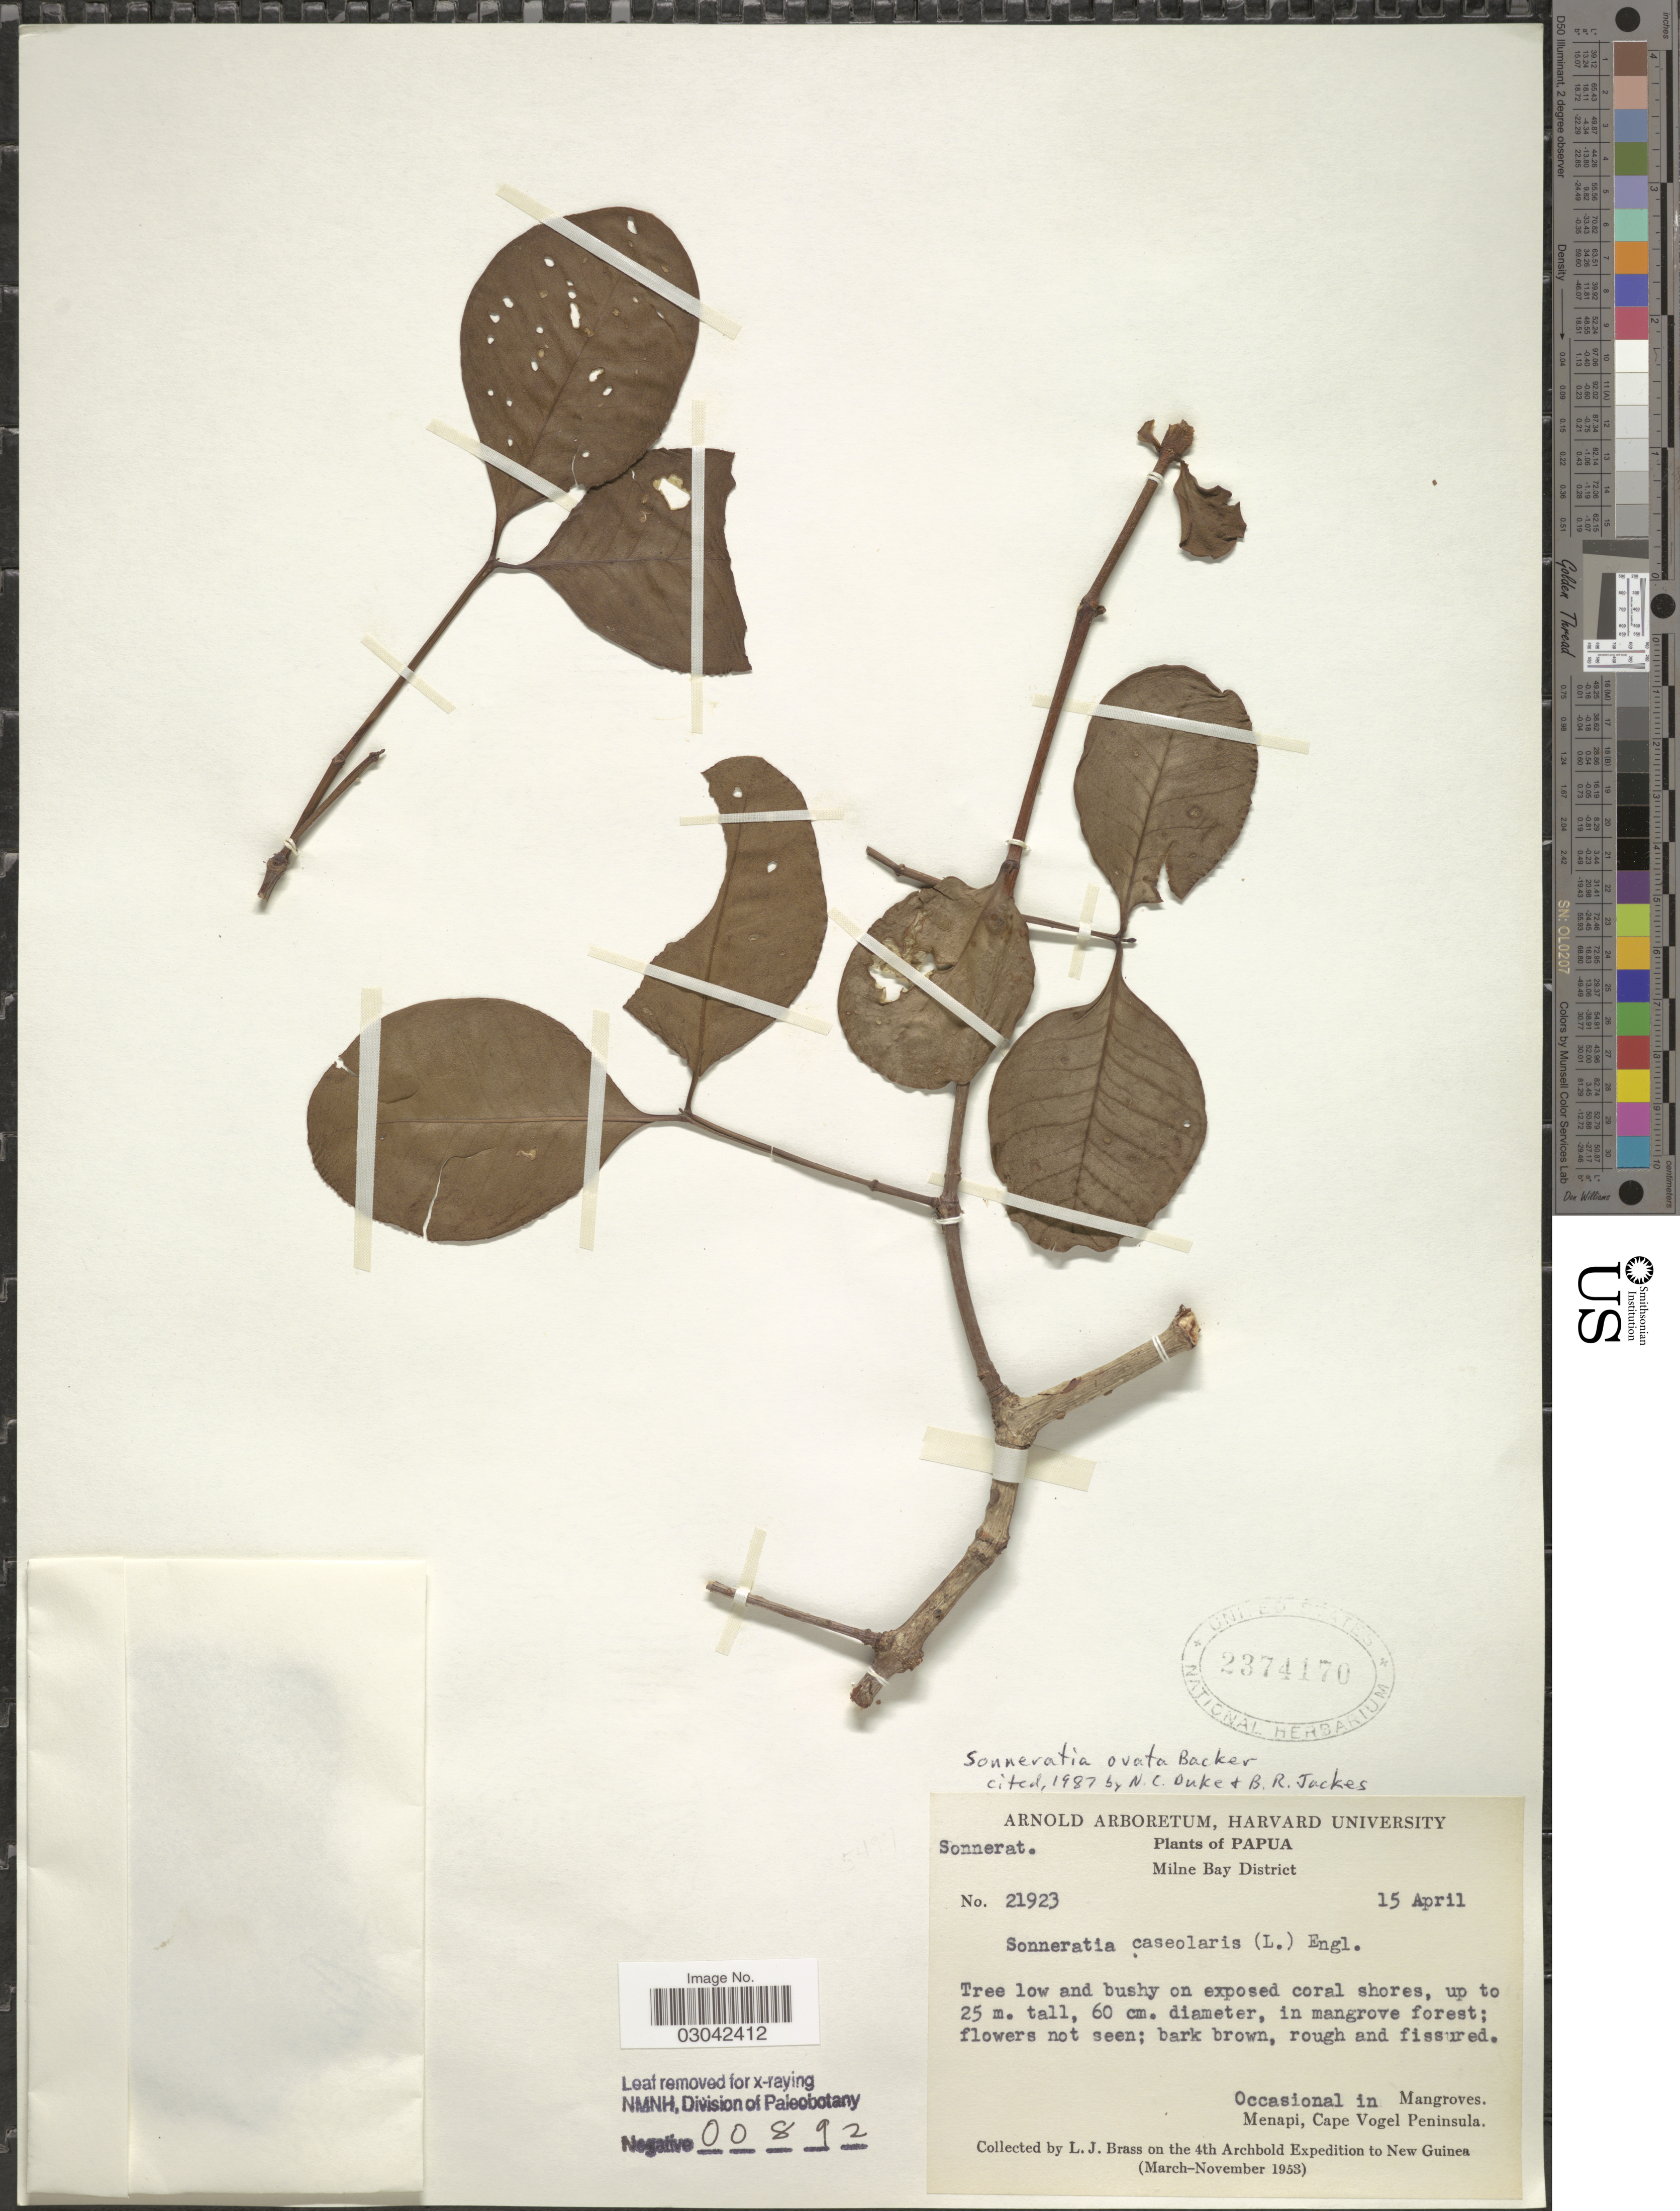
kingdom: Plantae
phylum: Tracheophyta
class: Magnoliopsida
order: Myrtales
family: Lythraceae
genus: Sonneratia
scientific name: Sonneratia ovata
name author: Backer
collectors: L. J. Brass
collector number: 21923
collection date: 1953-04-15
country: Papua New Guinea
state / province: Milne Bay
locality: Papua. Milne Bay District. Menapi, Cape Vogel Peninsula. New Guinea.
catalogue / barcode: US 2374170